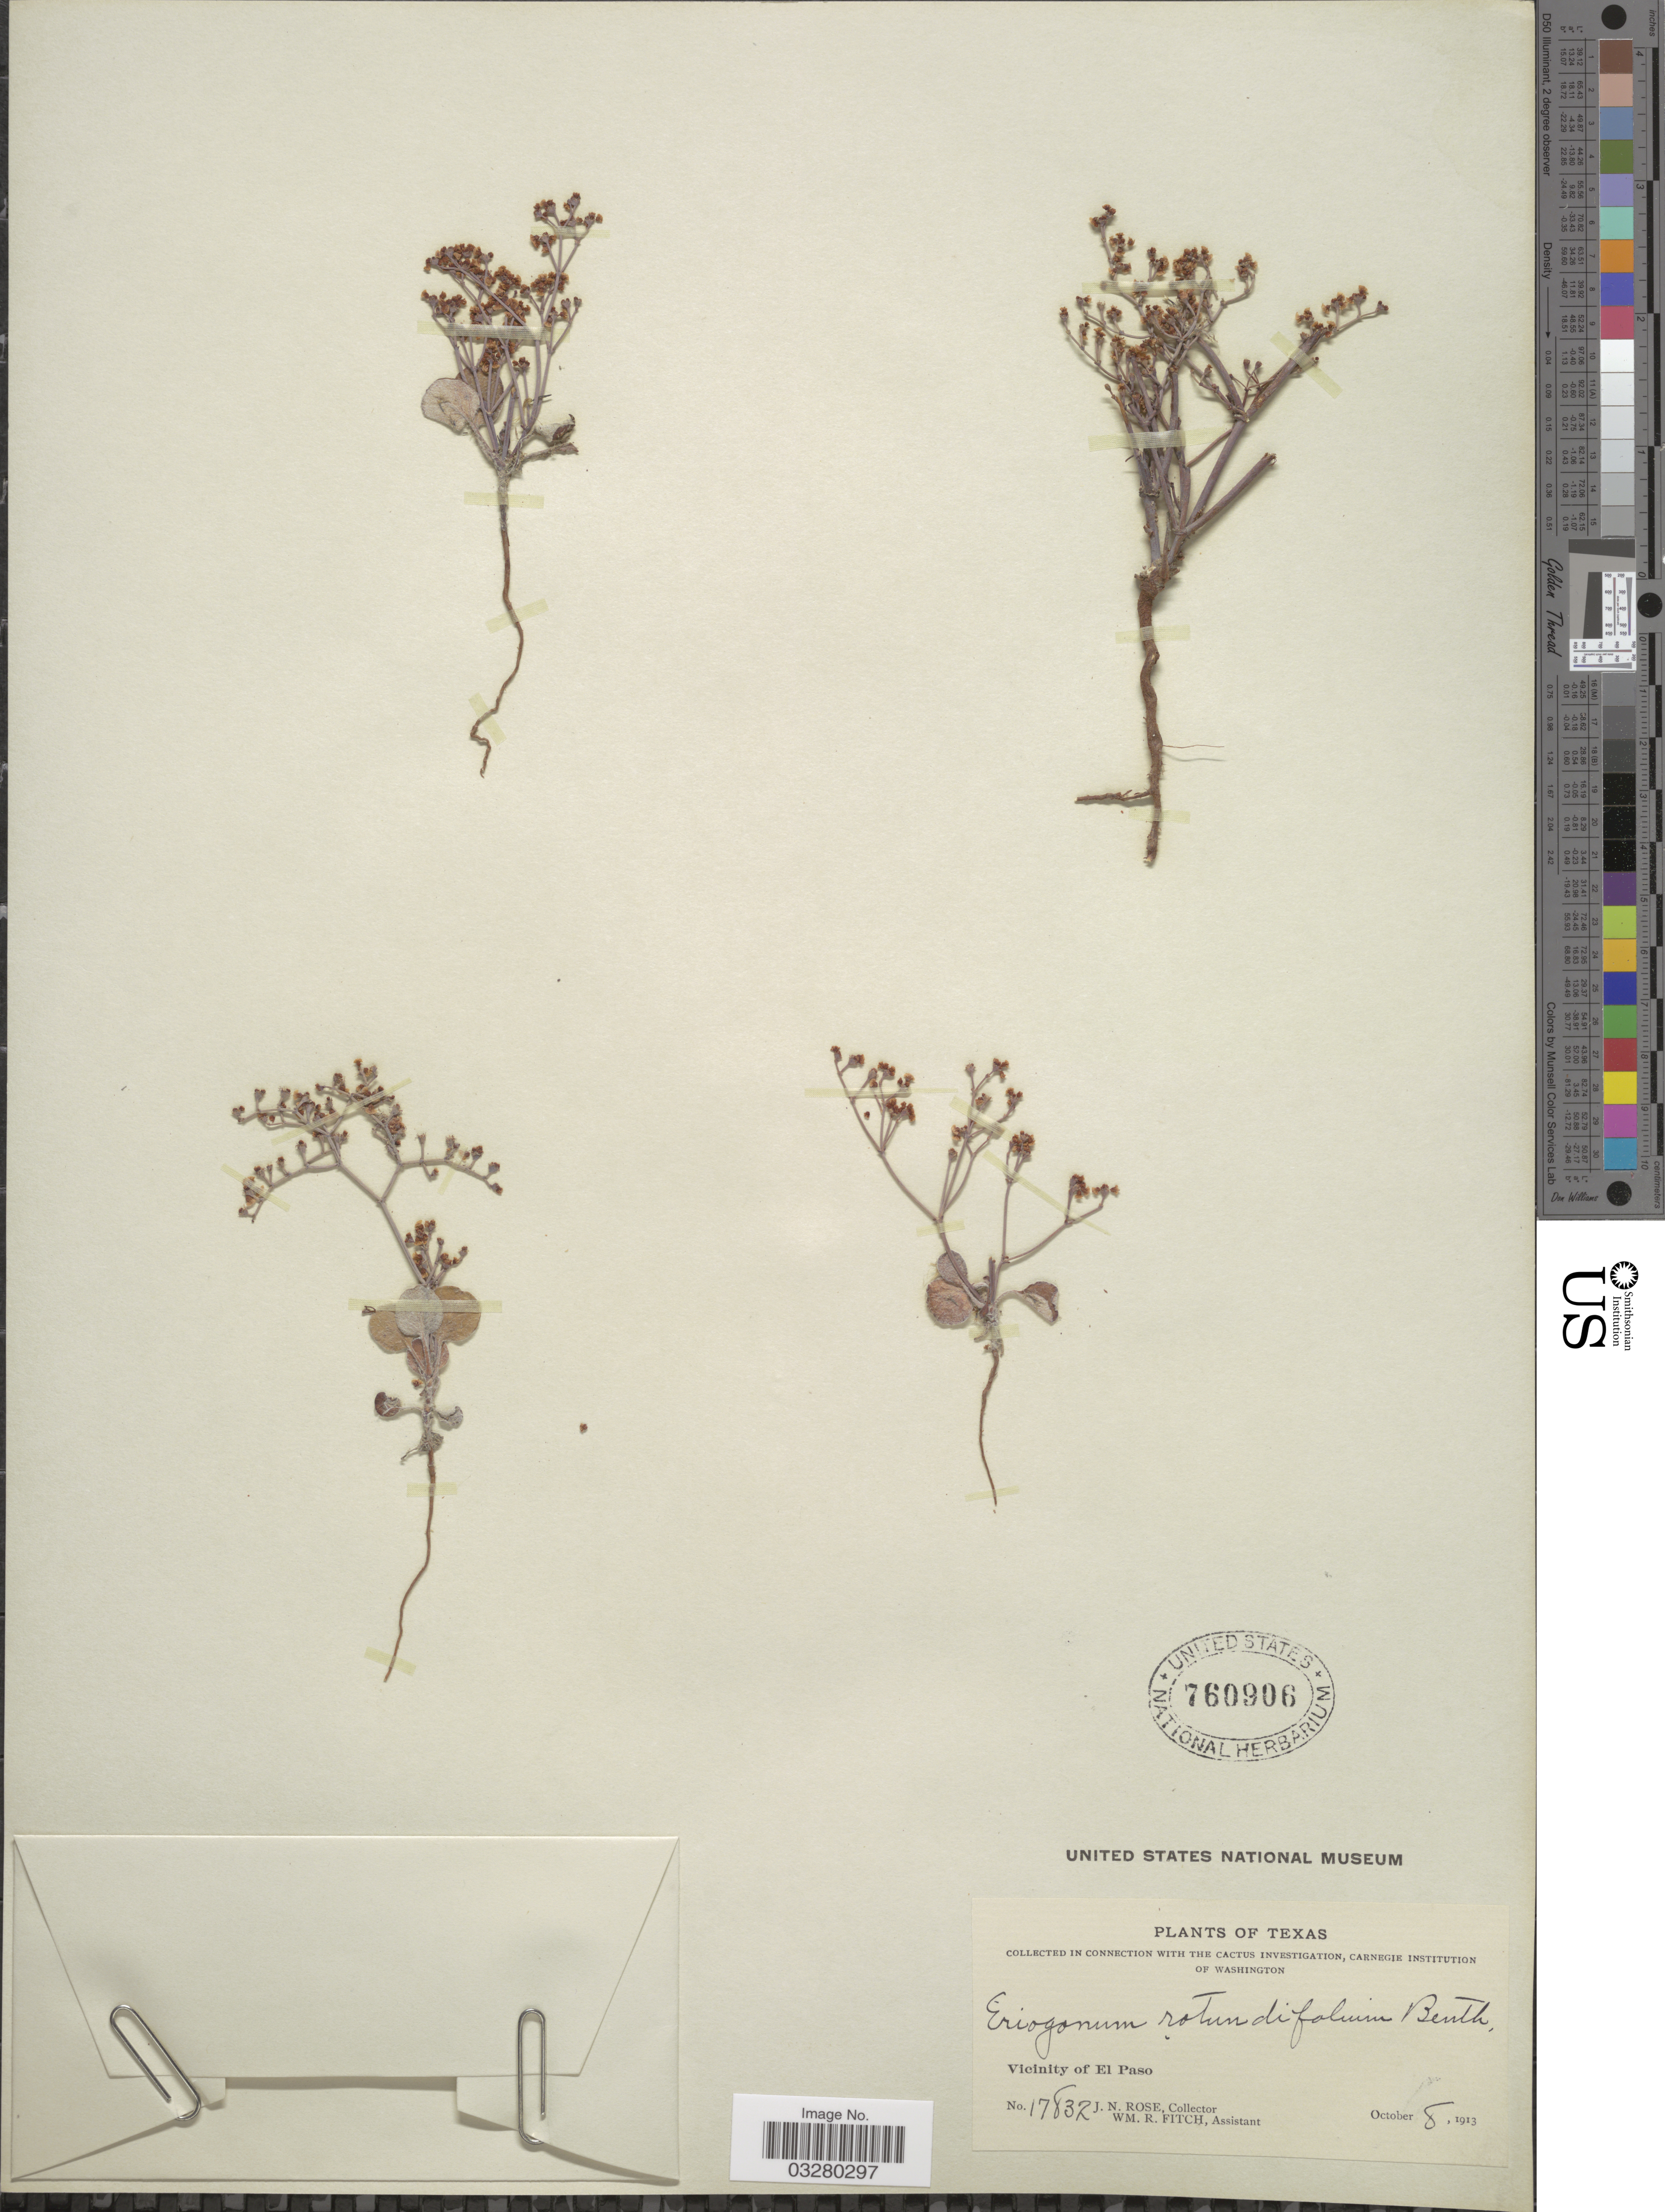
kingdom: Plantae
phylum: Tracheophyta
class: Magnoliopsida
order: Caryophyllales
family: Polygonaceae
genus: Eriogonum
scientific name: Eriogonum rotundifolium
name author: Benth. in DC.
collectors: J. N. Rose & W. R. Fitch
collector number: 17832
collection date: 1913-10-08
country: United States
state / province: Texas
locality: Vicinity of El Paso.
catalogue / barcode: US 760906